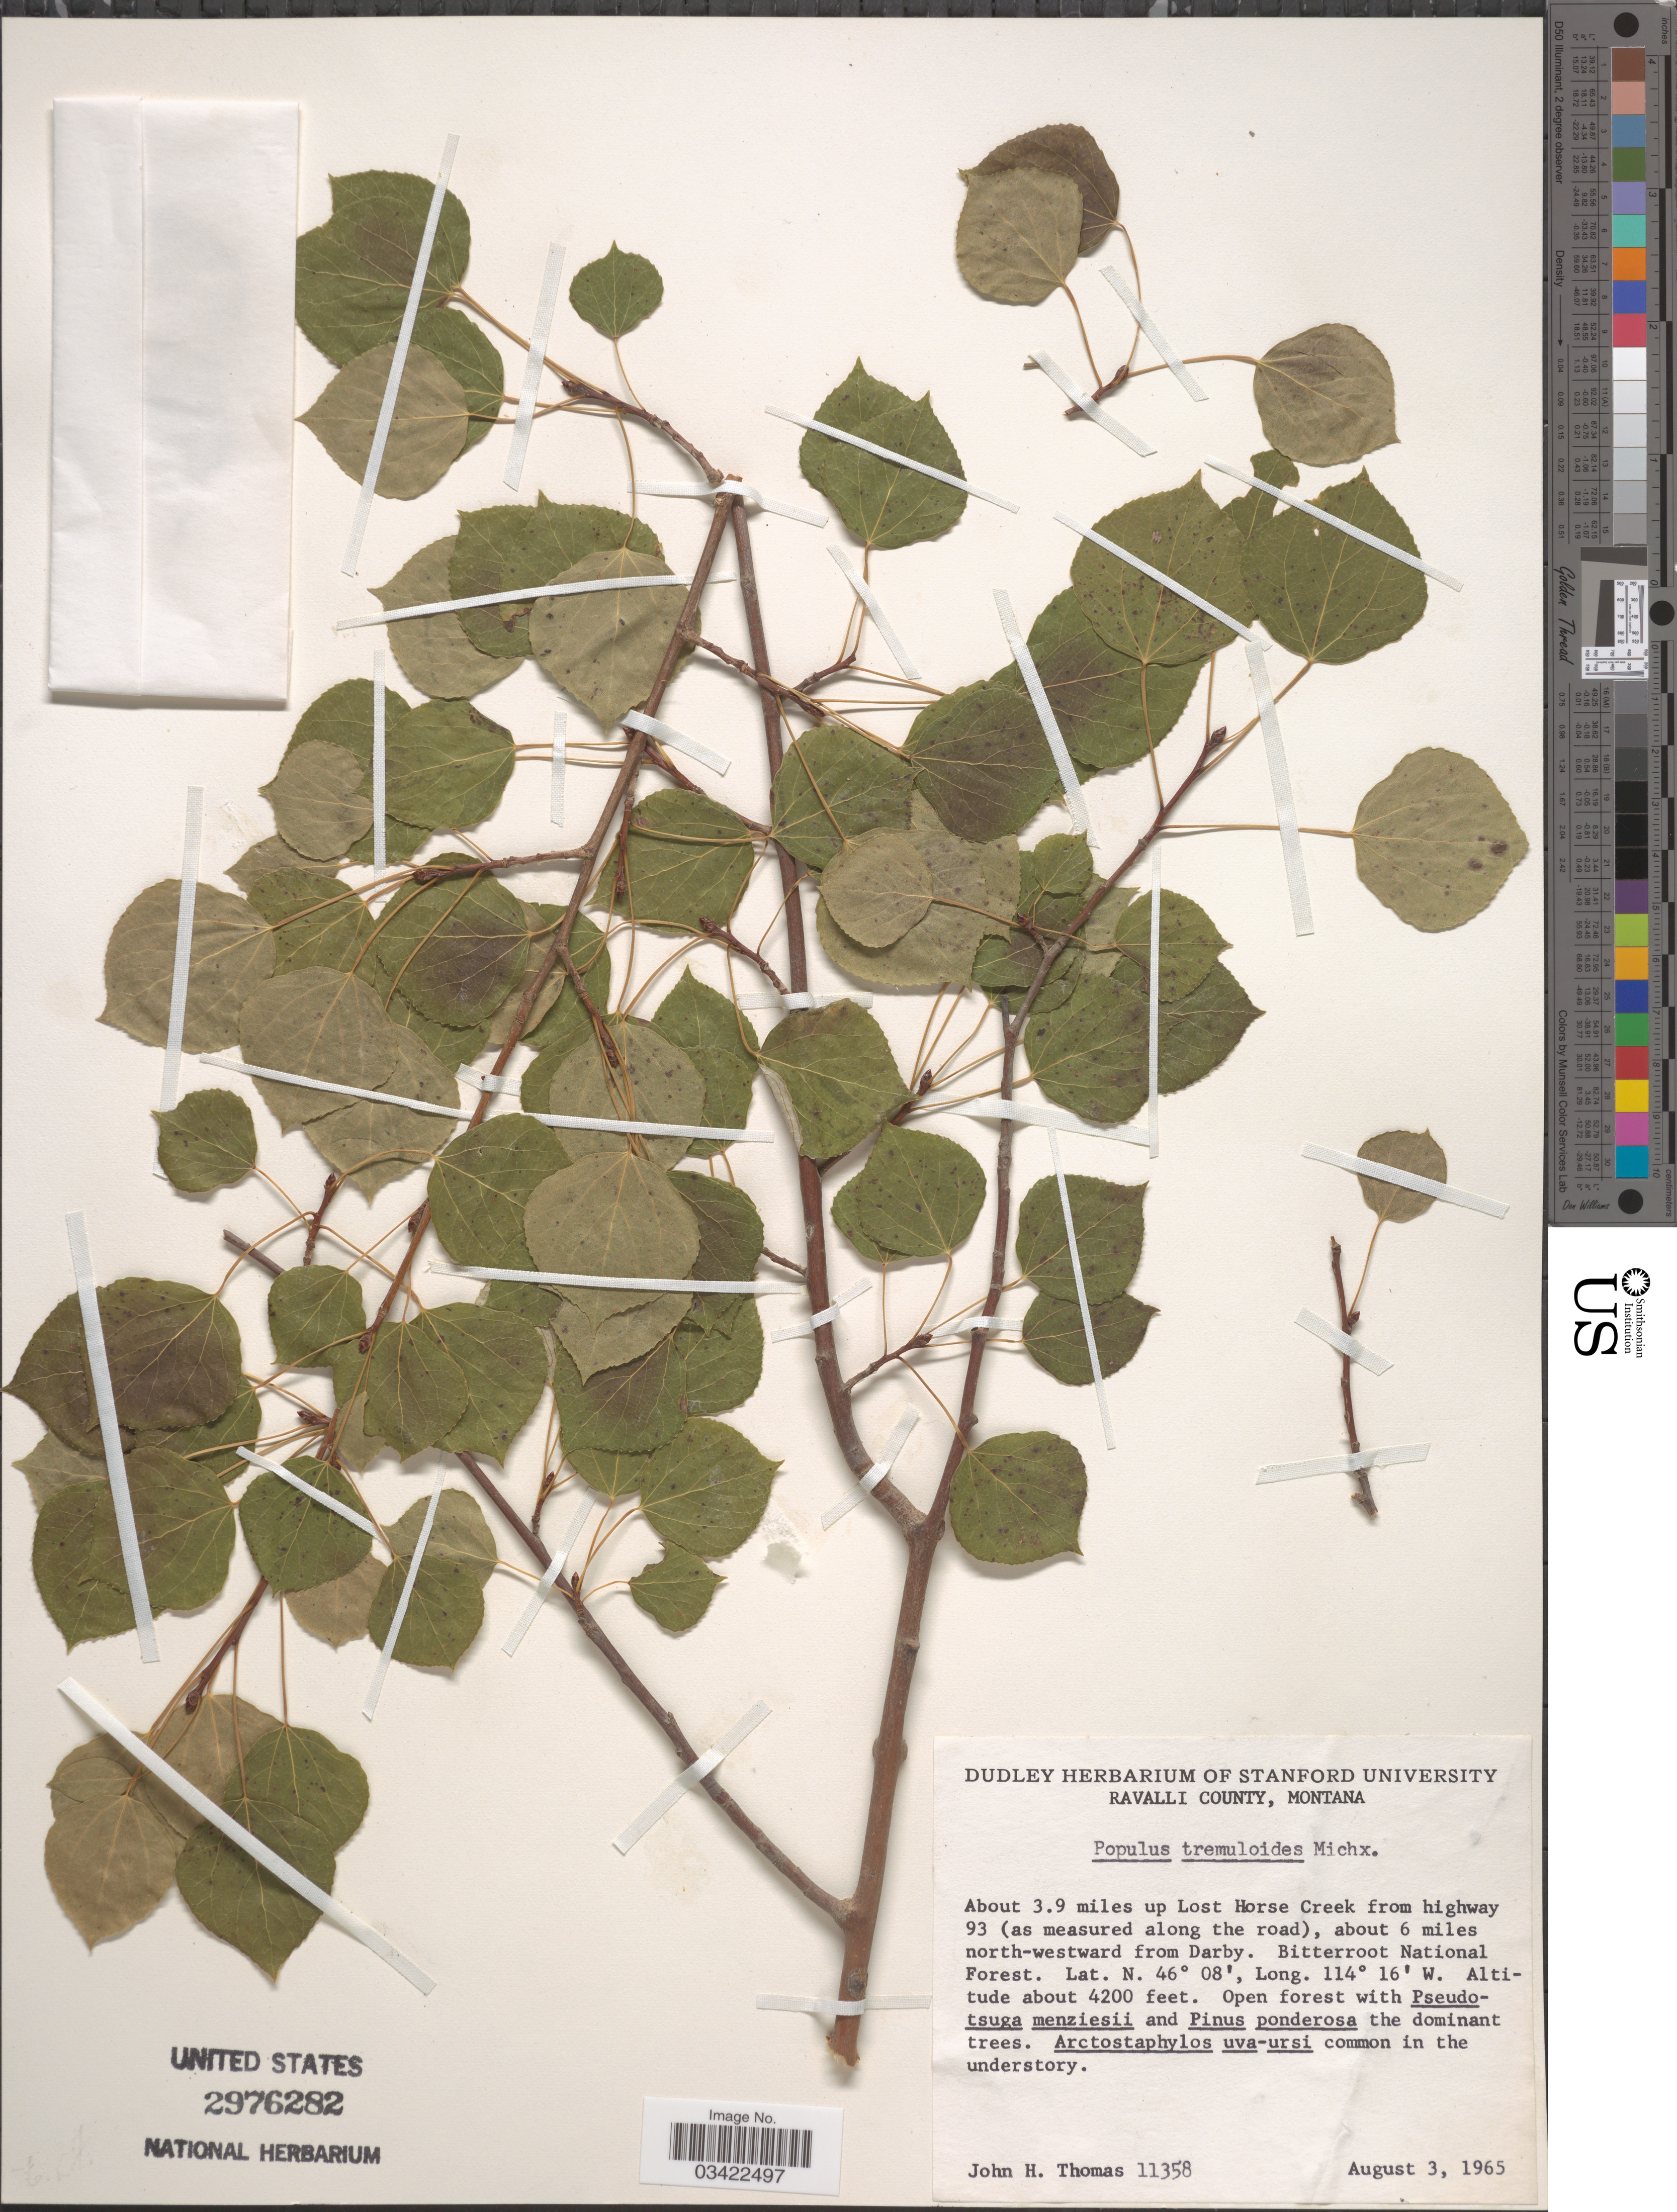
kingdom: Plantae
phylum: Tracheophyta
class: Magnoliopsida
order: Malpighiales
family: Salicaceae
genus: Populus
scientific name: Populus tremuloides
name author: Michx.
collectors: J. H. Thomas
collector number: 11358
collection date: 1965-08-03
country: United States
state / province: Montana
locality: Ravalli County. About 3.9 miles up Lost Horse Creek from highway 93 (as measured along the road), about 6 miles north-westward from Darby. Bitterroot National Forest.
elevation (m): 1280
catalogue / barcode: US 2976282